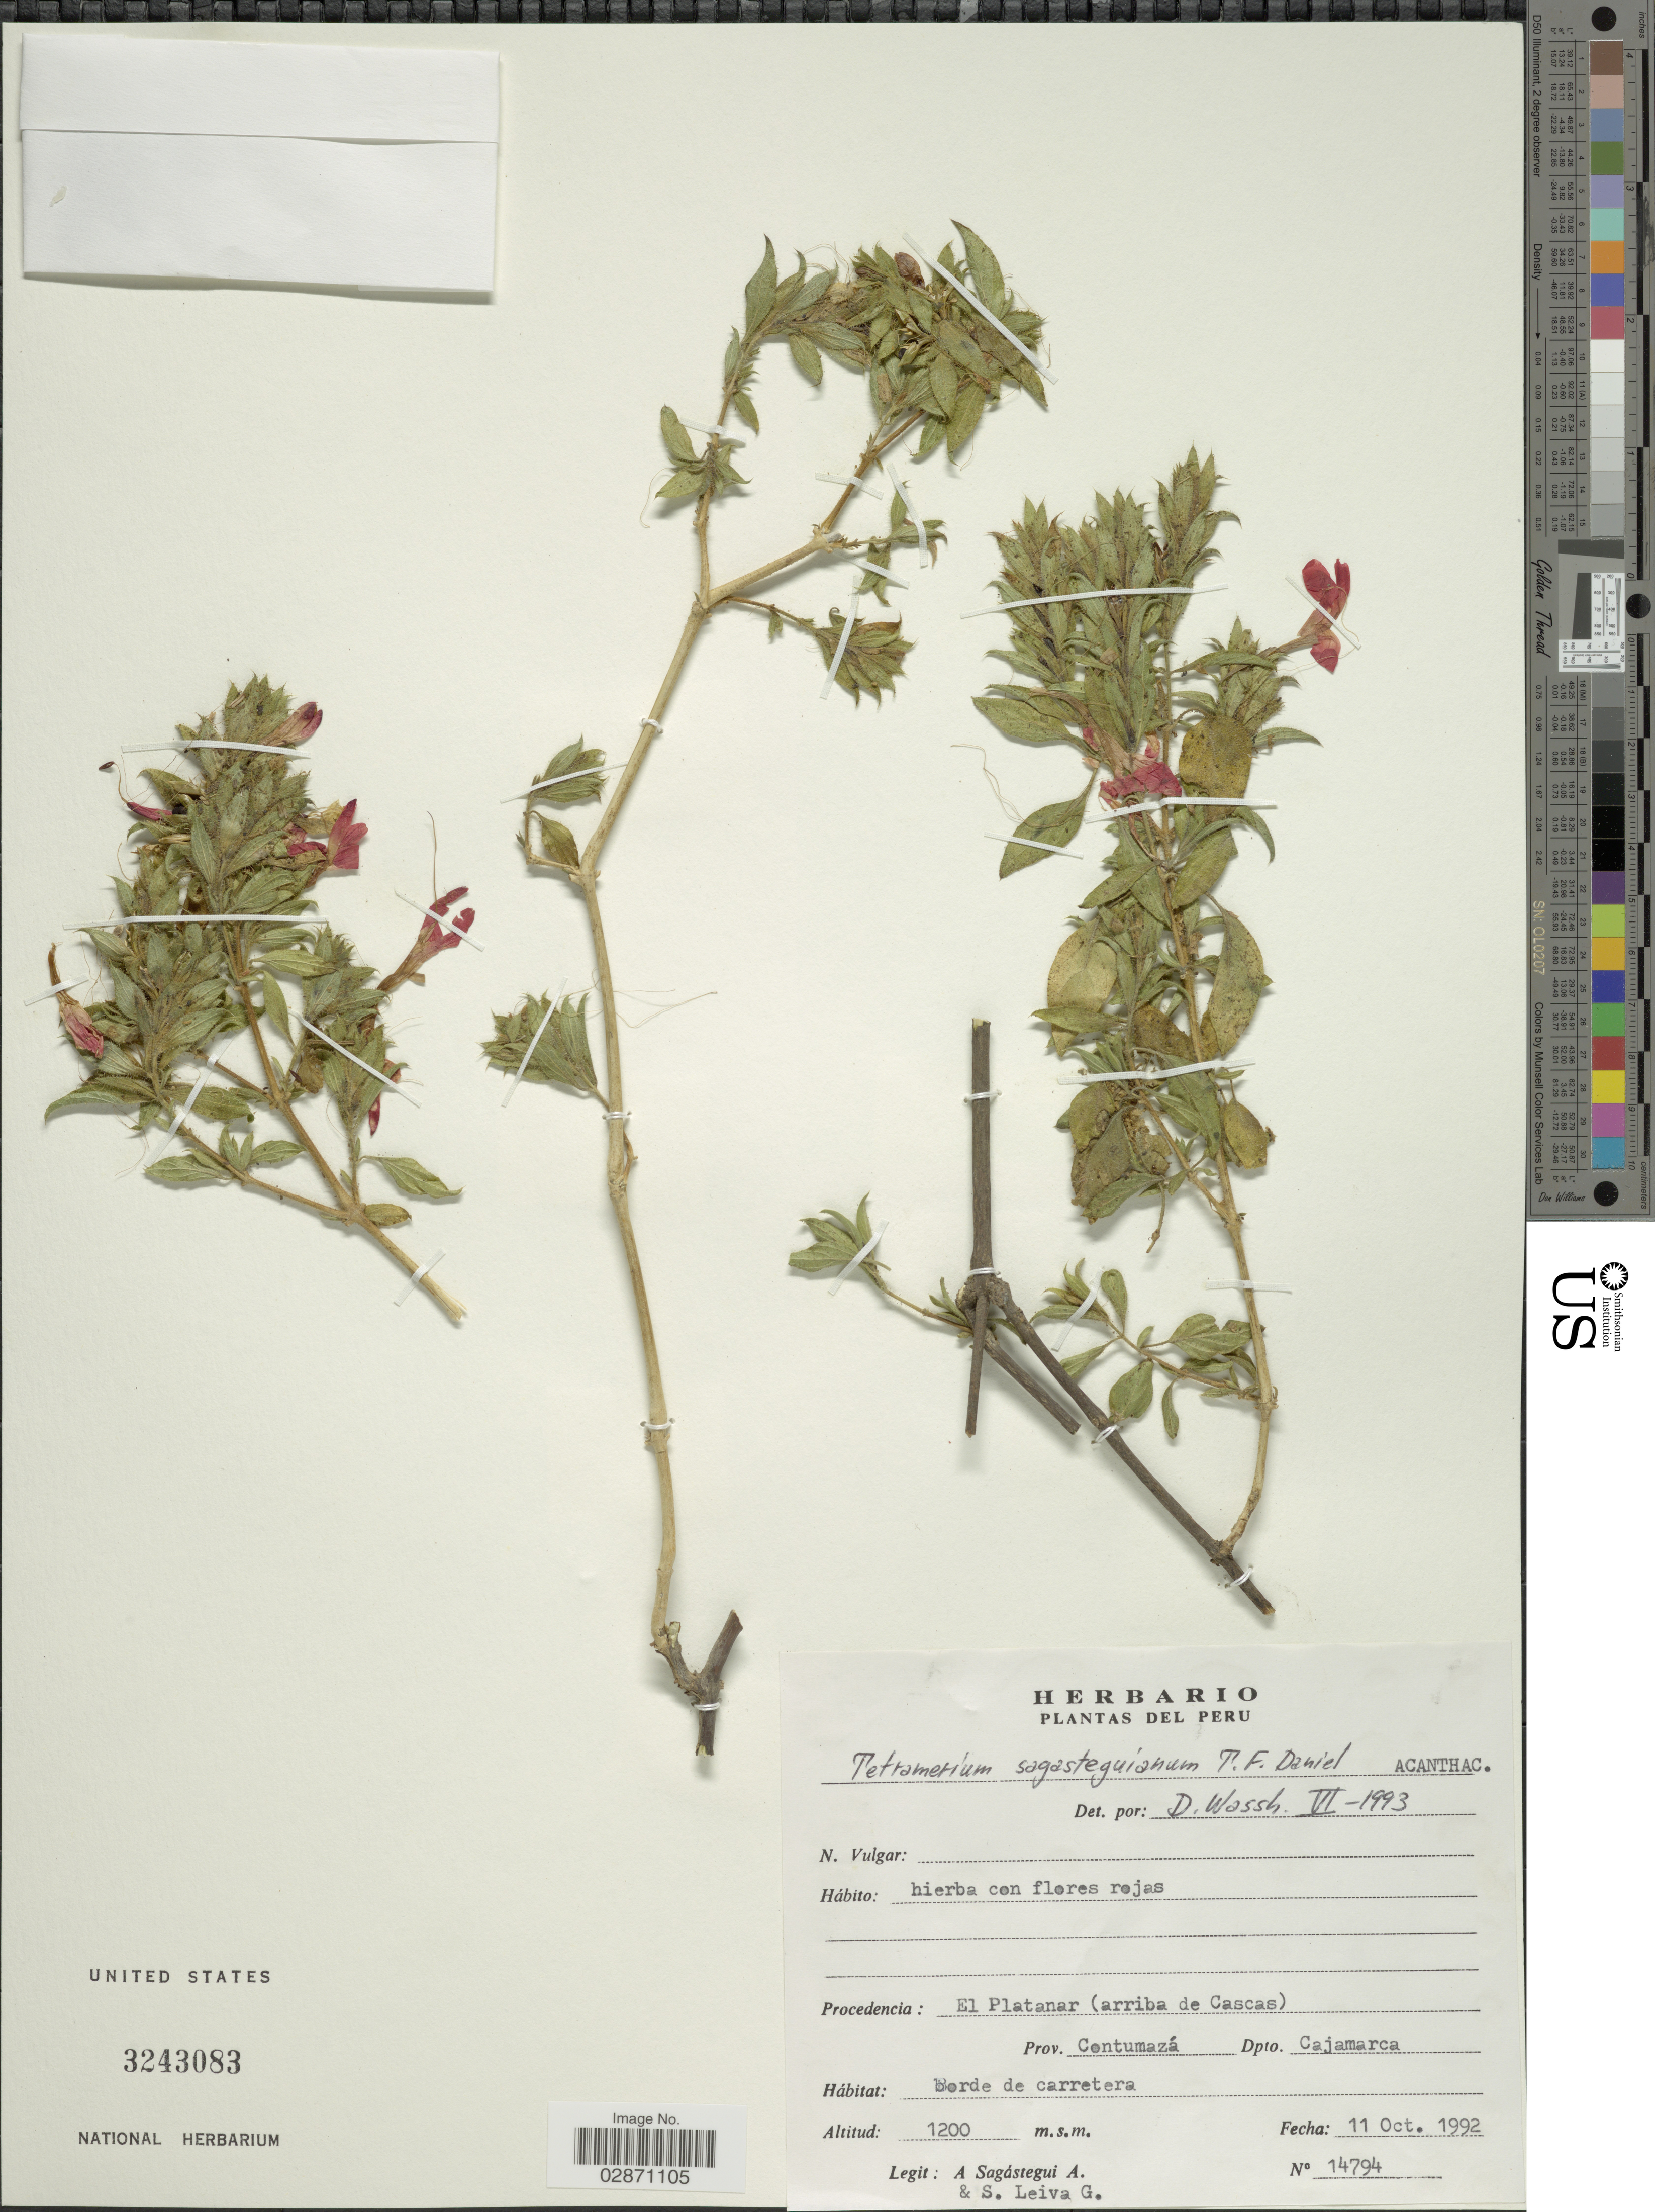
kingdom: Plantae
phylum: Tracheophyta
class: Magnoliopsida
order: Lamiales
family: Acanthaceae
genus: Tetramerium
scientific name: Tetramerium sagasteguianum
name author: T.F. Daniel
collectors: A. Sagástegui A. & S. Leiva G.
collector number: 14794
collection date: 1992-10-11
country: Peru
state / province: Cajamarca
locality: El Platanar (arriba de Cascas), Prov. Contumazá, Dpto. Cajamarca.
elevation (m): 1200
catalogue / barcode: US 3243083